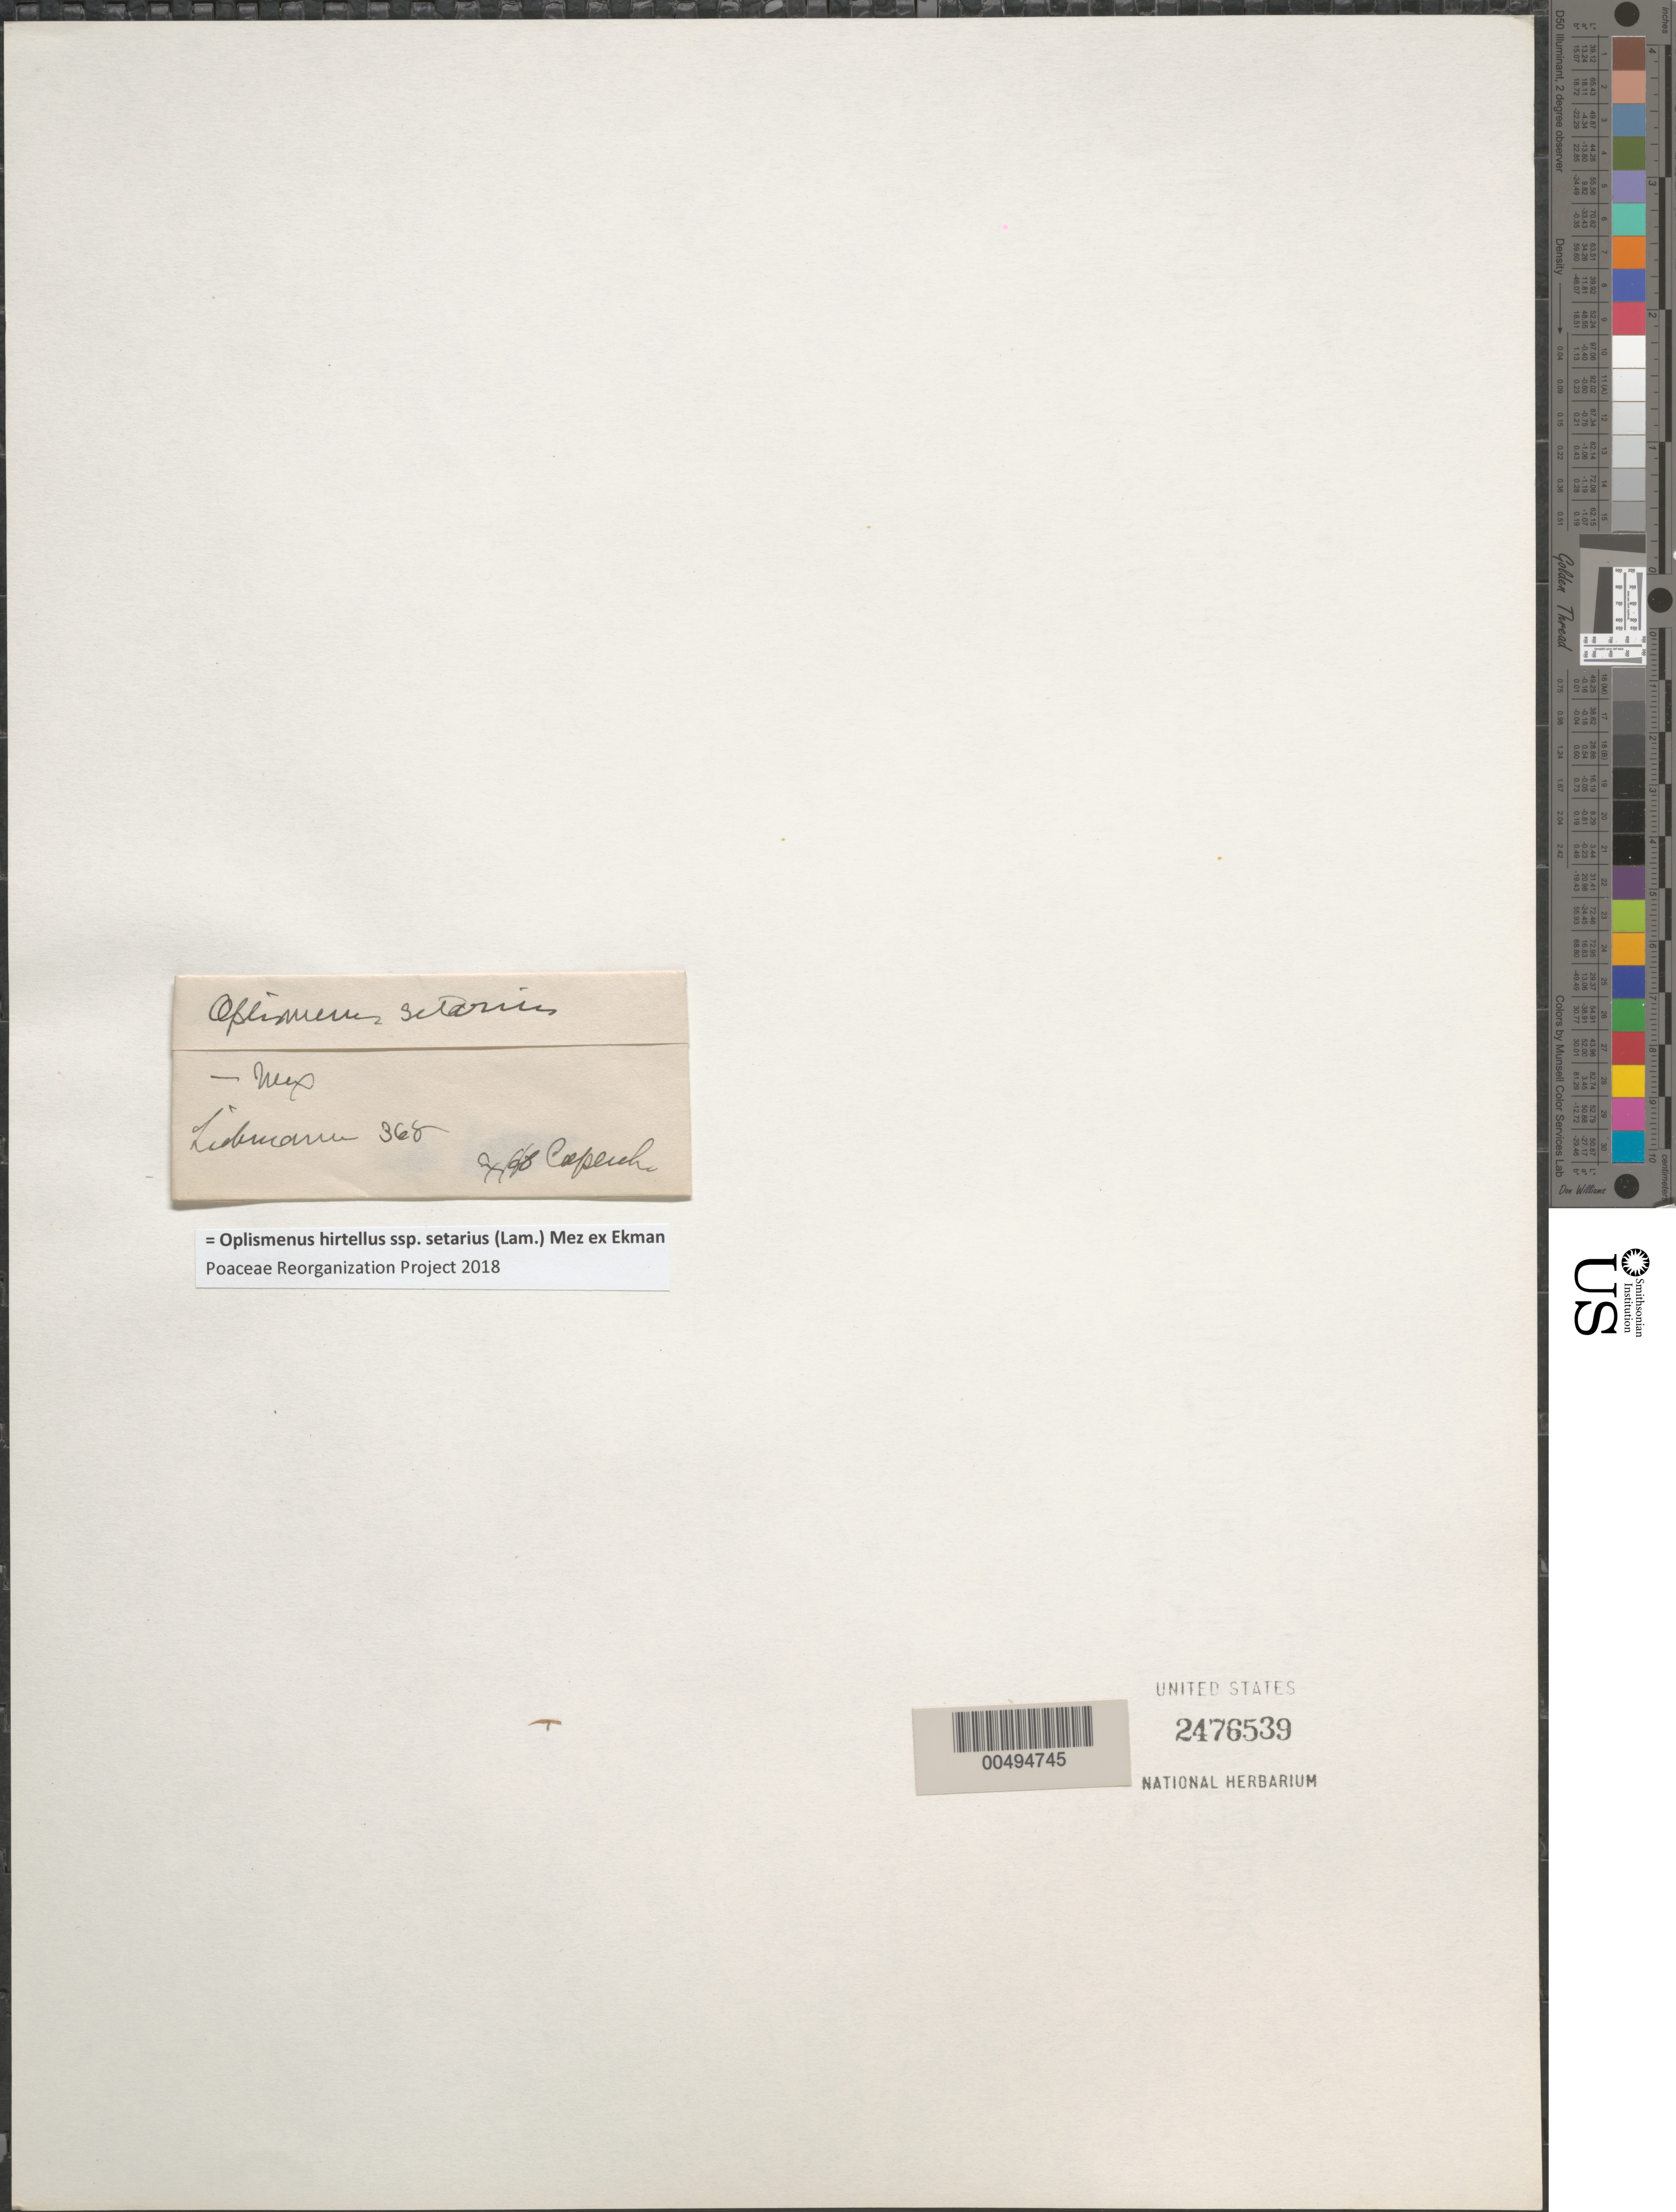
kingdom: Plantae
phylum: Tracheophyta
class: Liliopsida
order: Poales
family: Poaceae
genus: Oplismenus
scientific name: Oplismenus hirtellus subsp. setarius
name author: (Lam.) Mez ex Ekman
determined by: Poaceae Reorganization Project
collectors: F. M. Liebmann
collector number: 368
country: Mexico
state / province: Jalisco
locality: San Ramon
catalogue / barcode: US 2476539